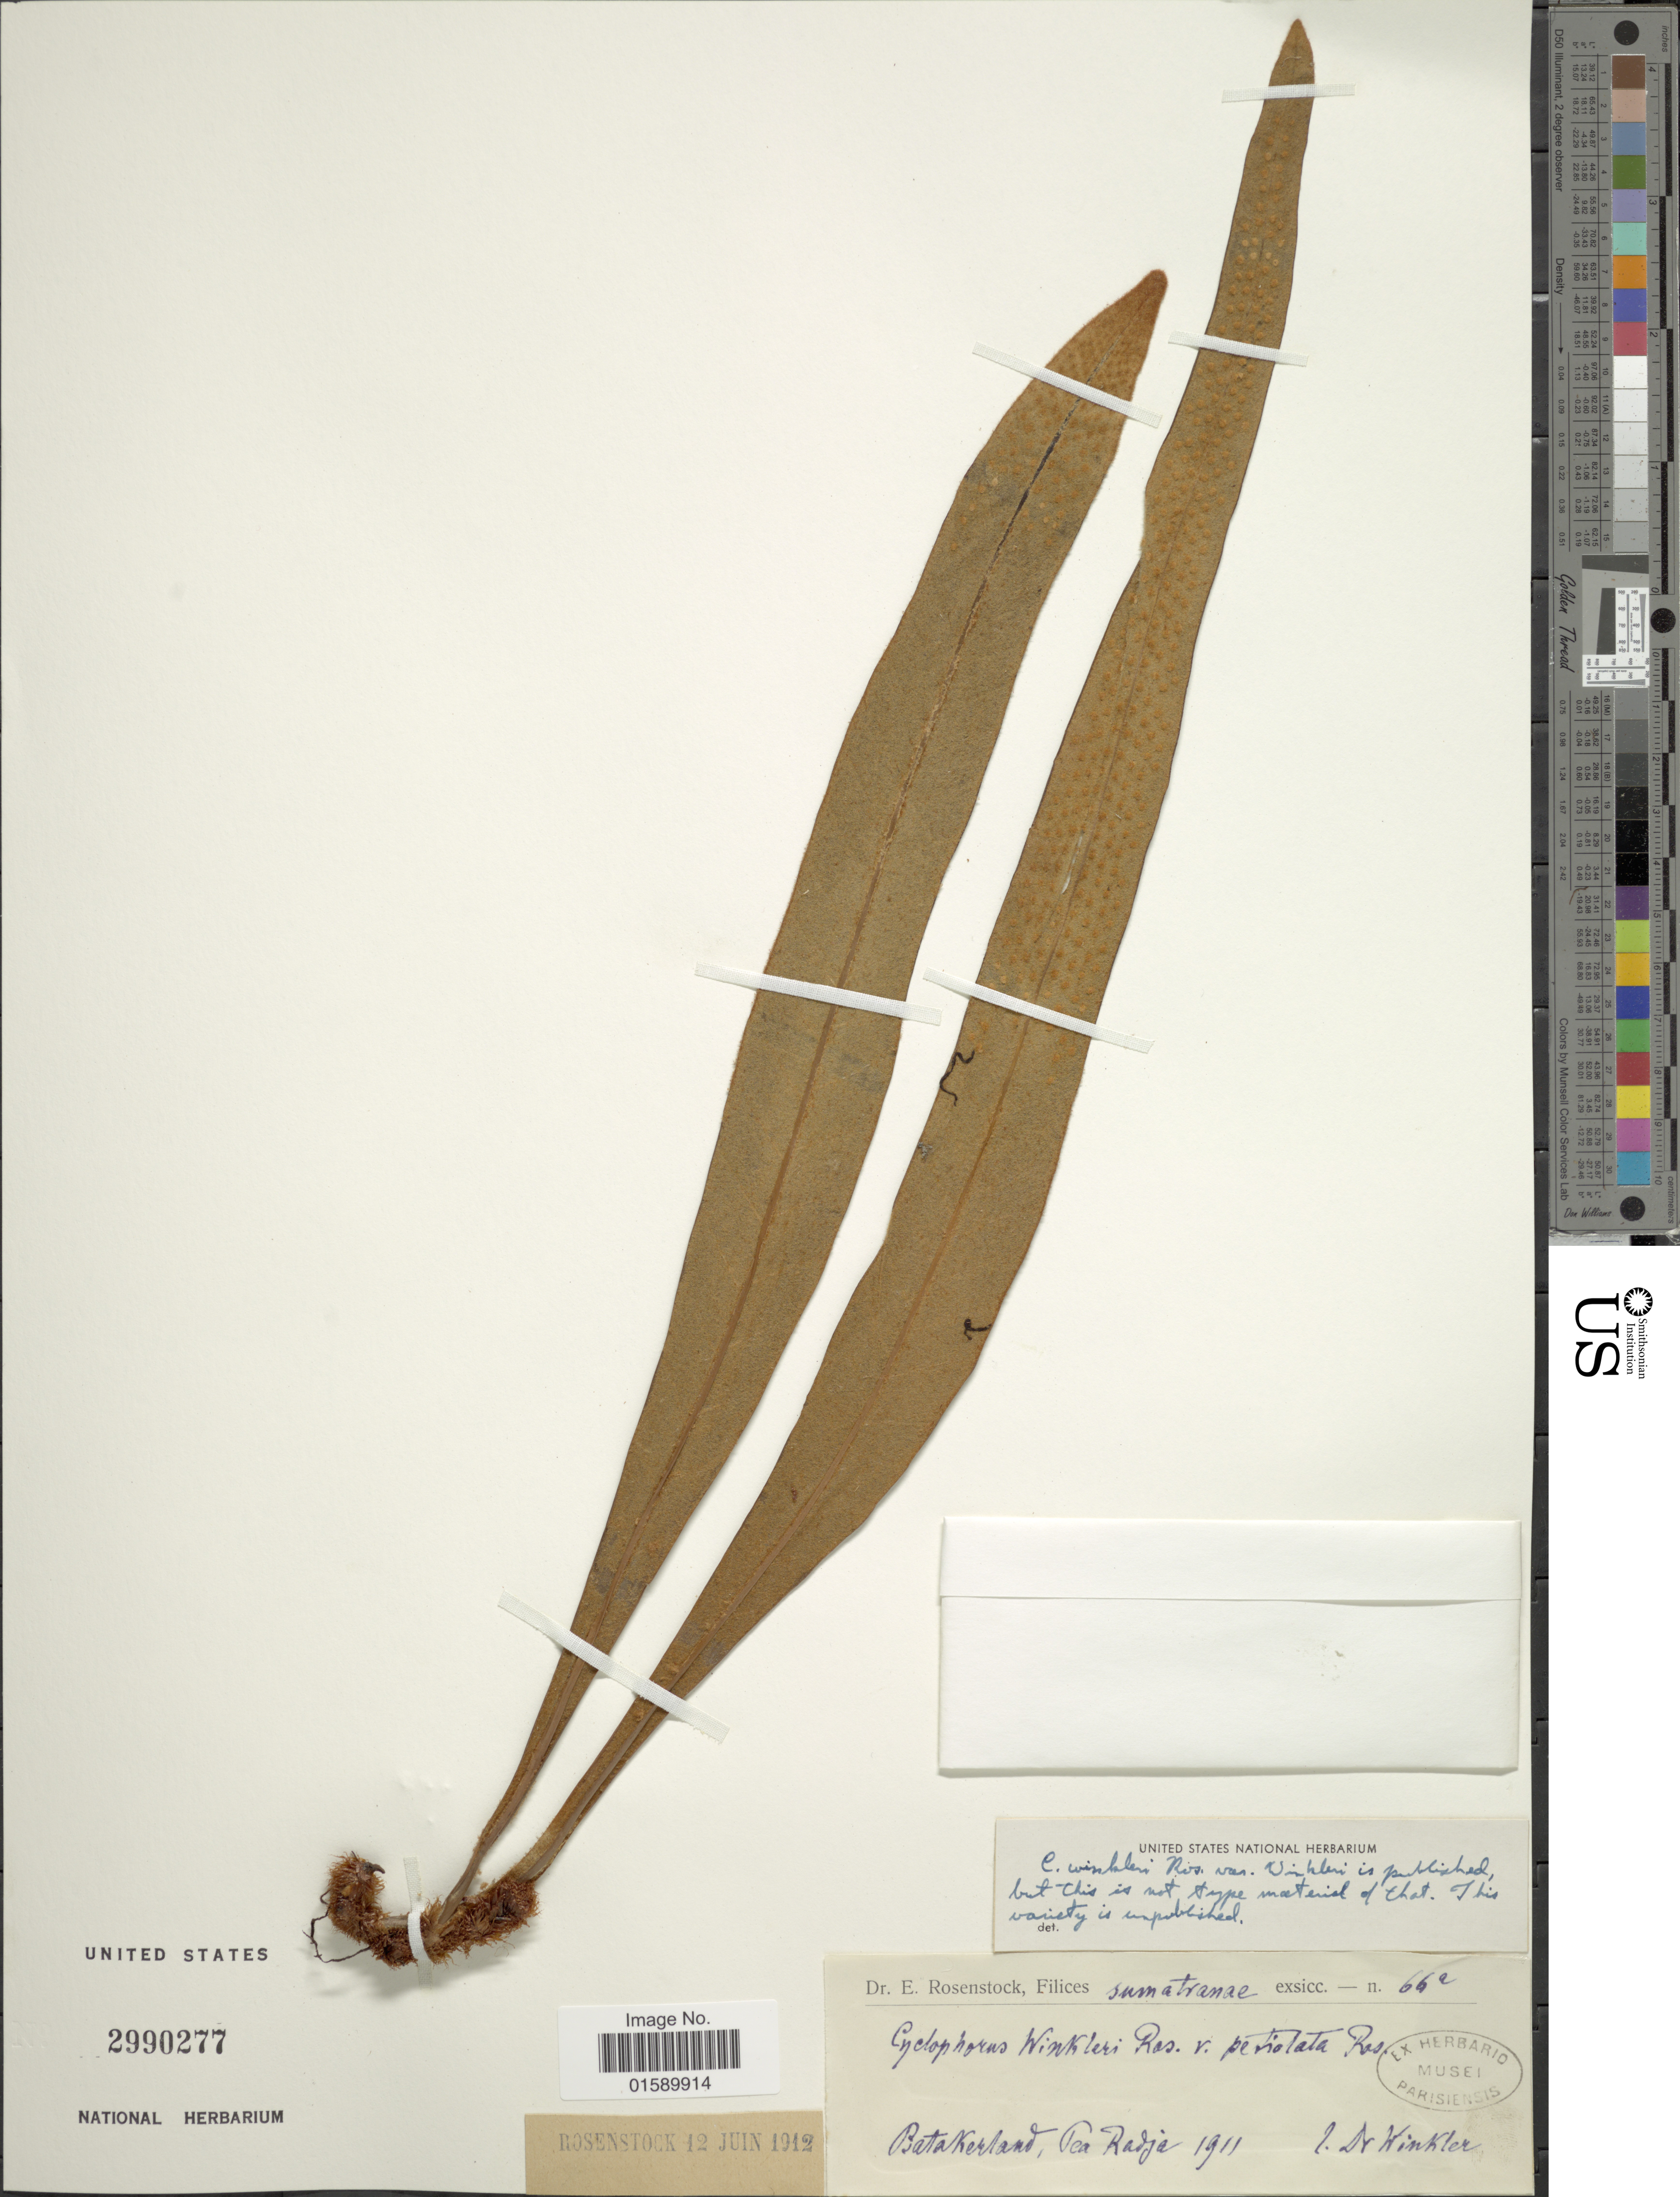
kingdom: Plantae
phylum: Tracheophyta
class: Polypodiopsida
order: Polypodiales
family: Polypodiaceae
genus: Pyrrosia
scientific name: Pyrrosia winkleri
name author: (Rosenst.) Tagawa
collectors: -. Winkler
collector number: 66a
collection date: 1911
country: Indonesia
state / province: Sumatra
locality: Sumatranae, Batakerland, Pea Radja. [interpreted]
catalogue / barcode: US 2990277